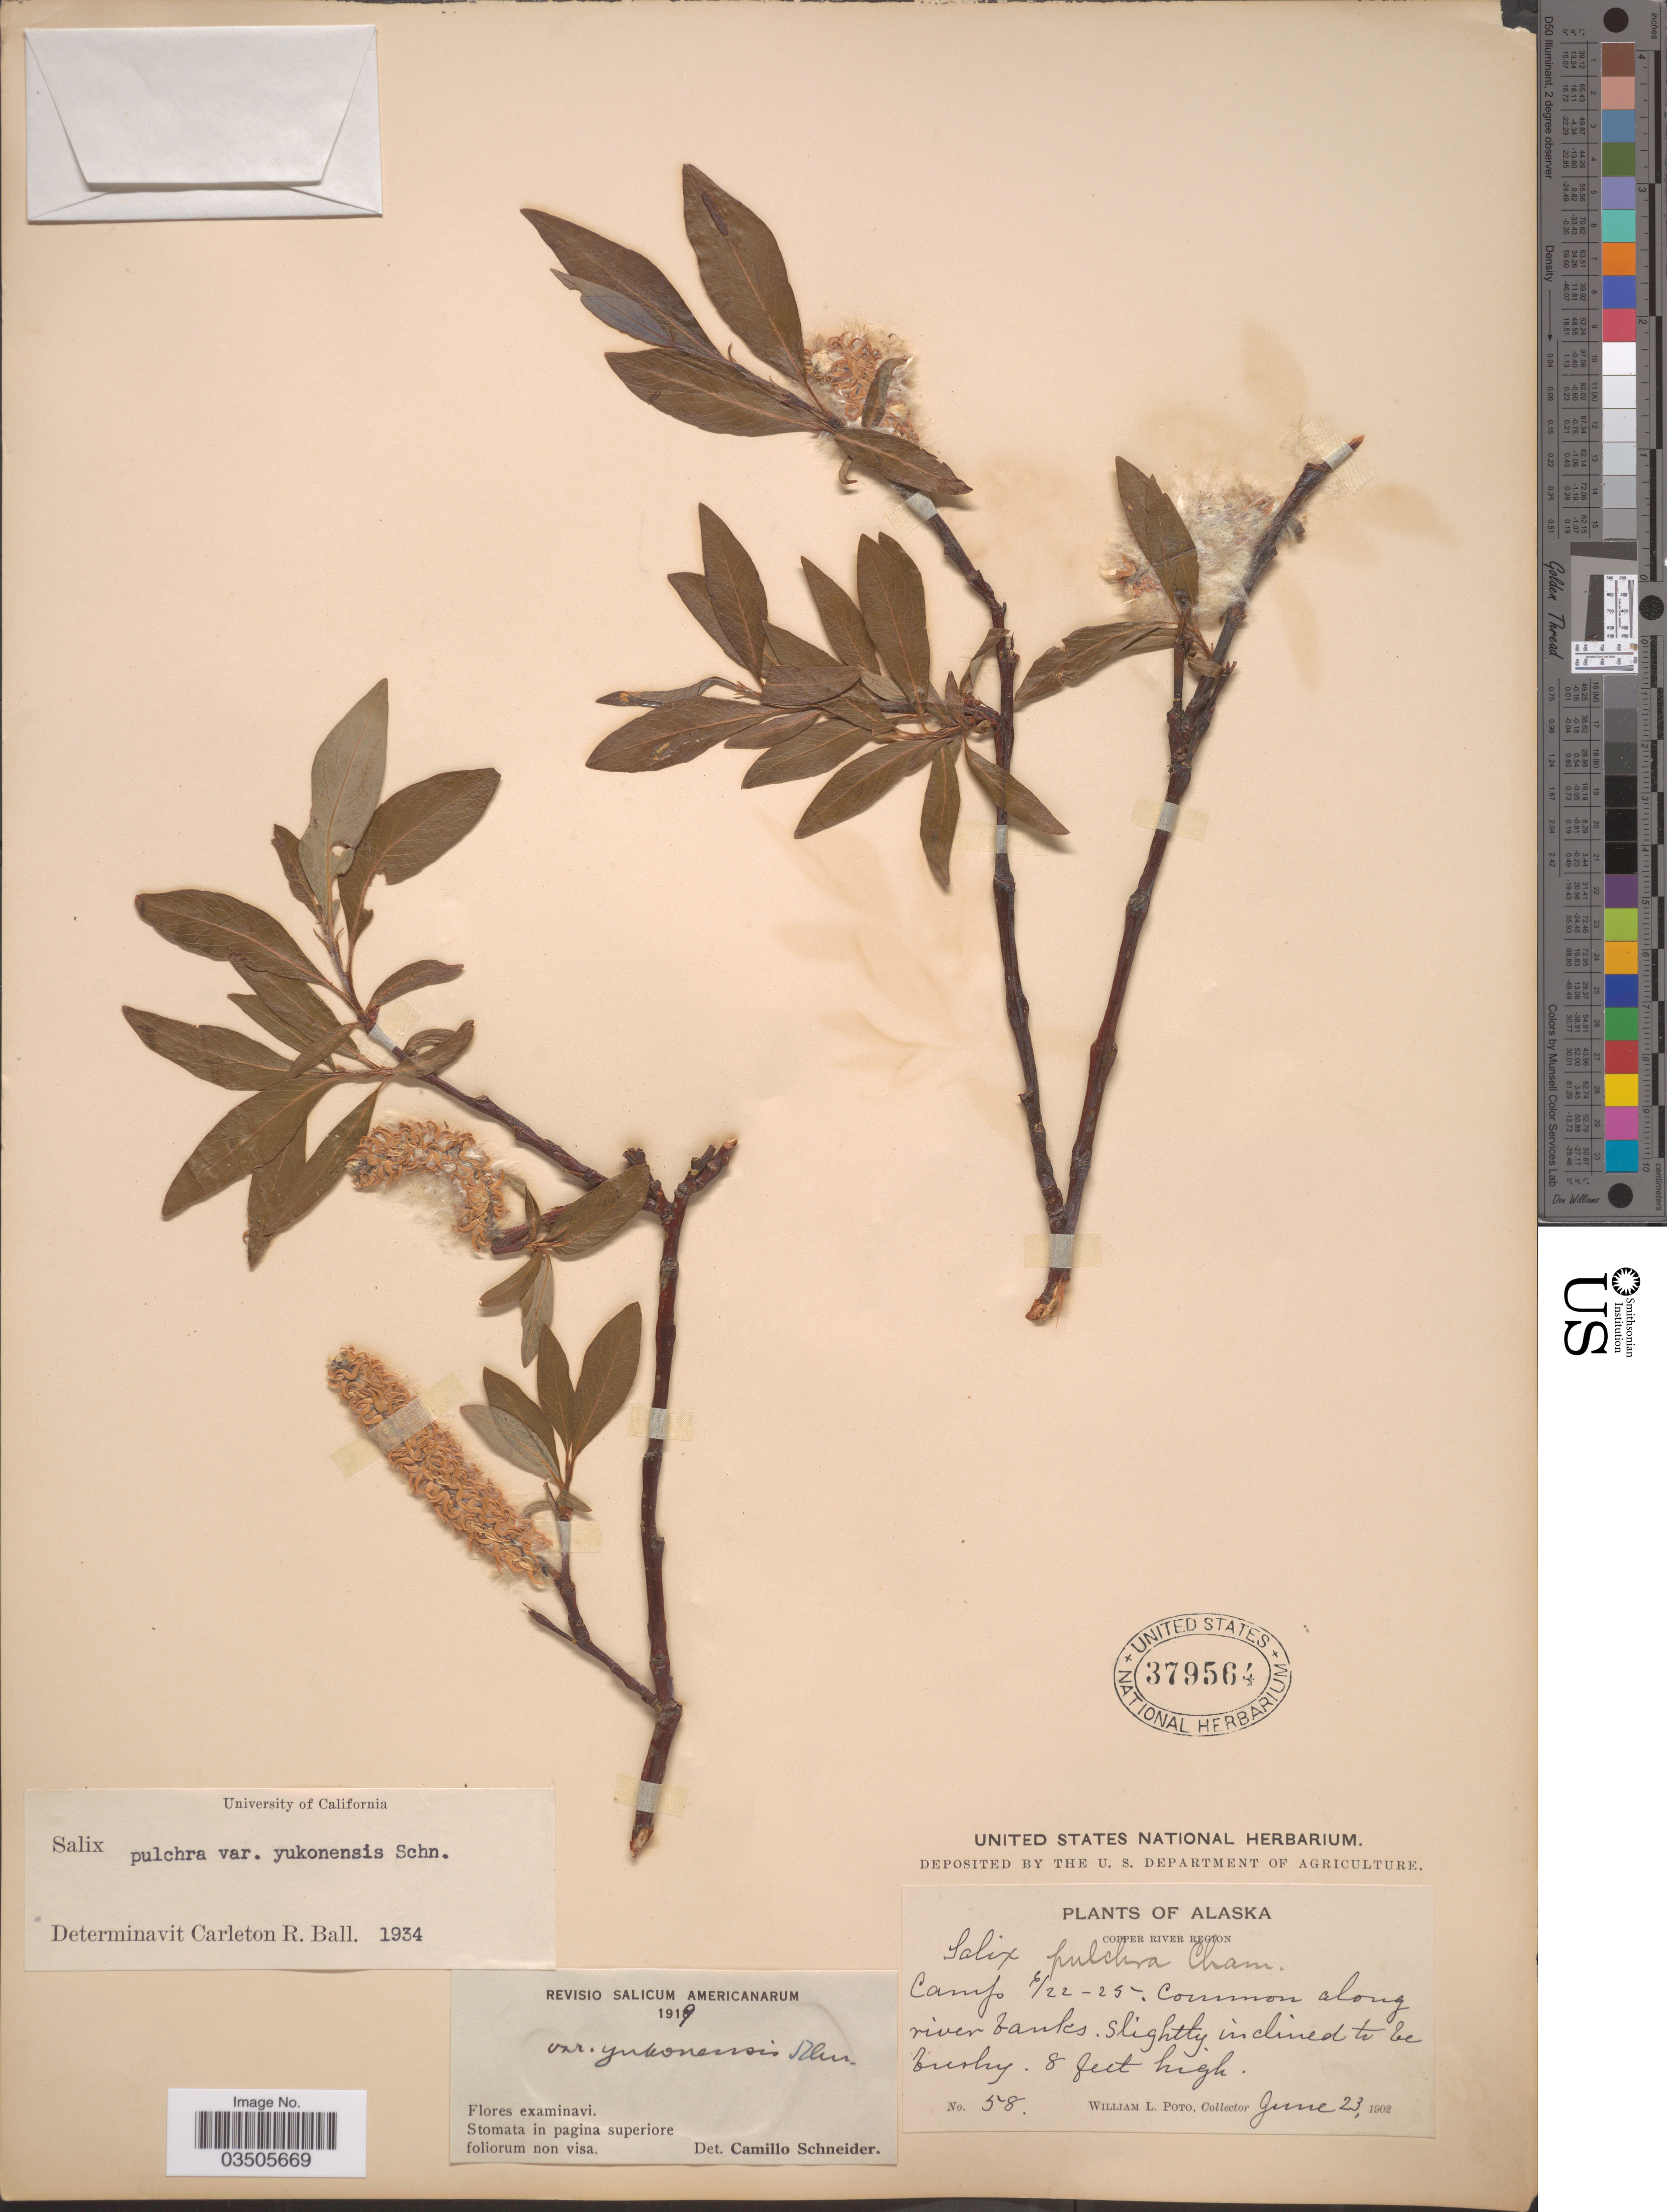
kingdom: Plantae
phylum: Tracheophyta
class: Magnoliopsida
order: Malpighiales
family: Salicaceae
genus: Salix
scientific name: Salix pulchra var. yukonensis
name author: C.K. Schneid.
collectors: W. Poto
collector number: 58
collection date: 1902-06-23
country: United States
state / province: Alaska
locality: Copper River Region. Camp 6/22-25. Along river banks.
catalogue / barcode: US 379564